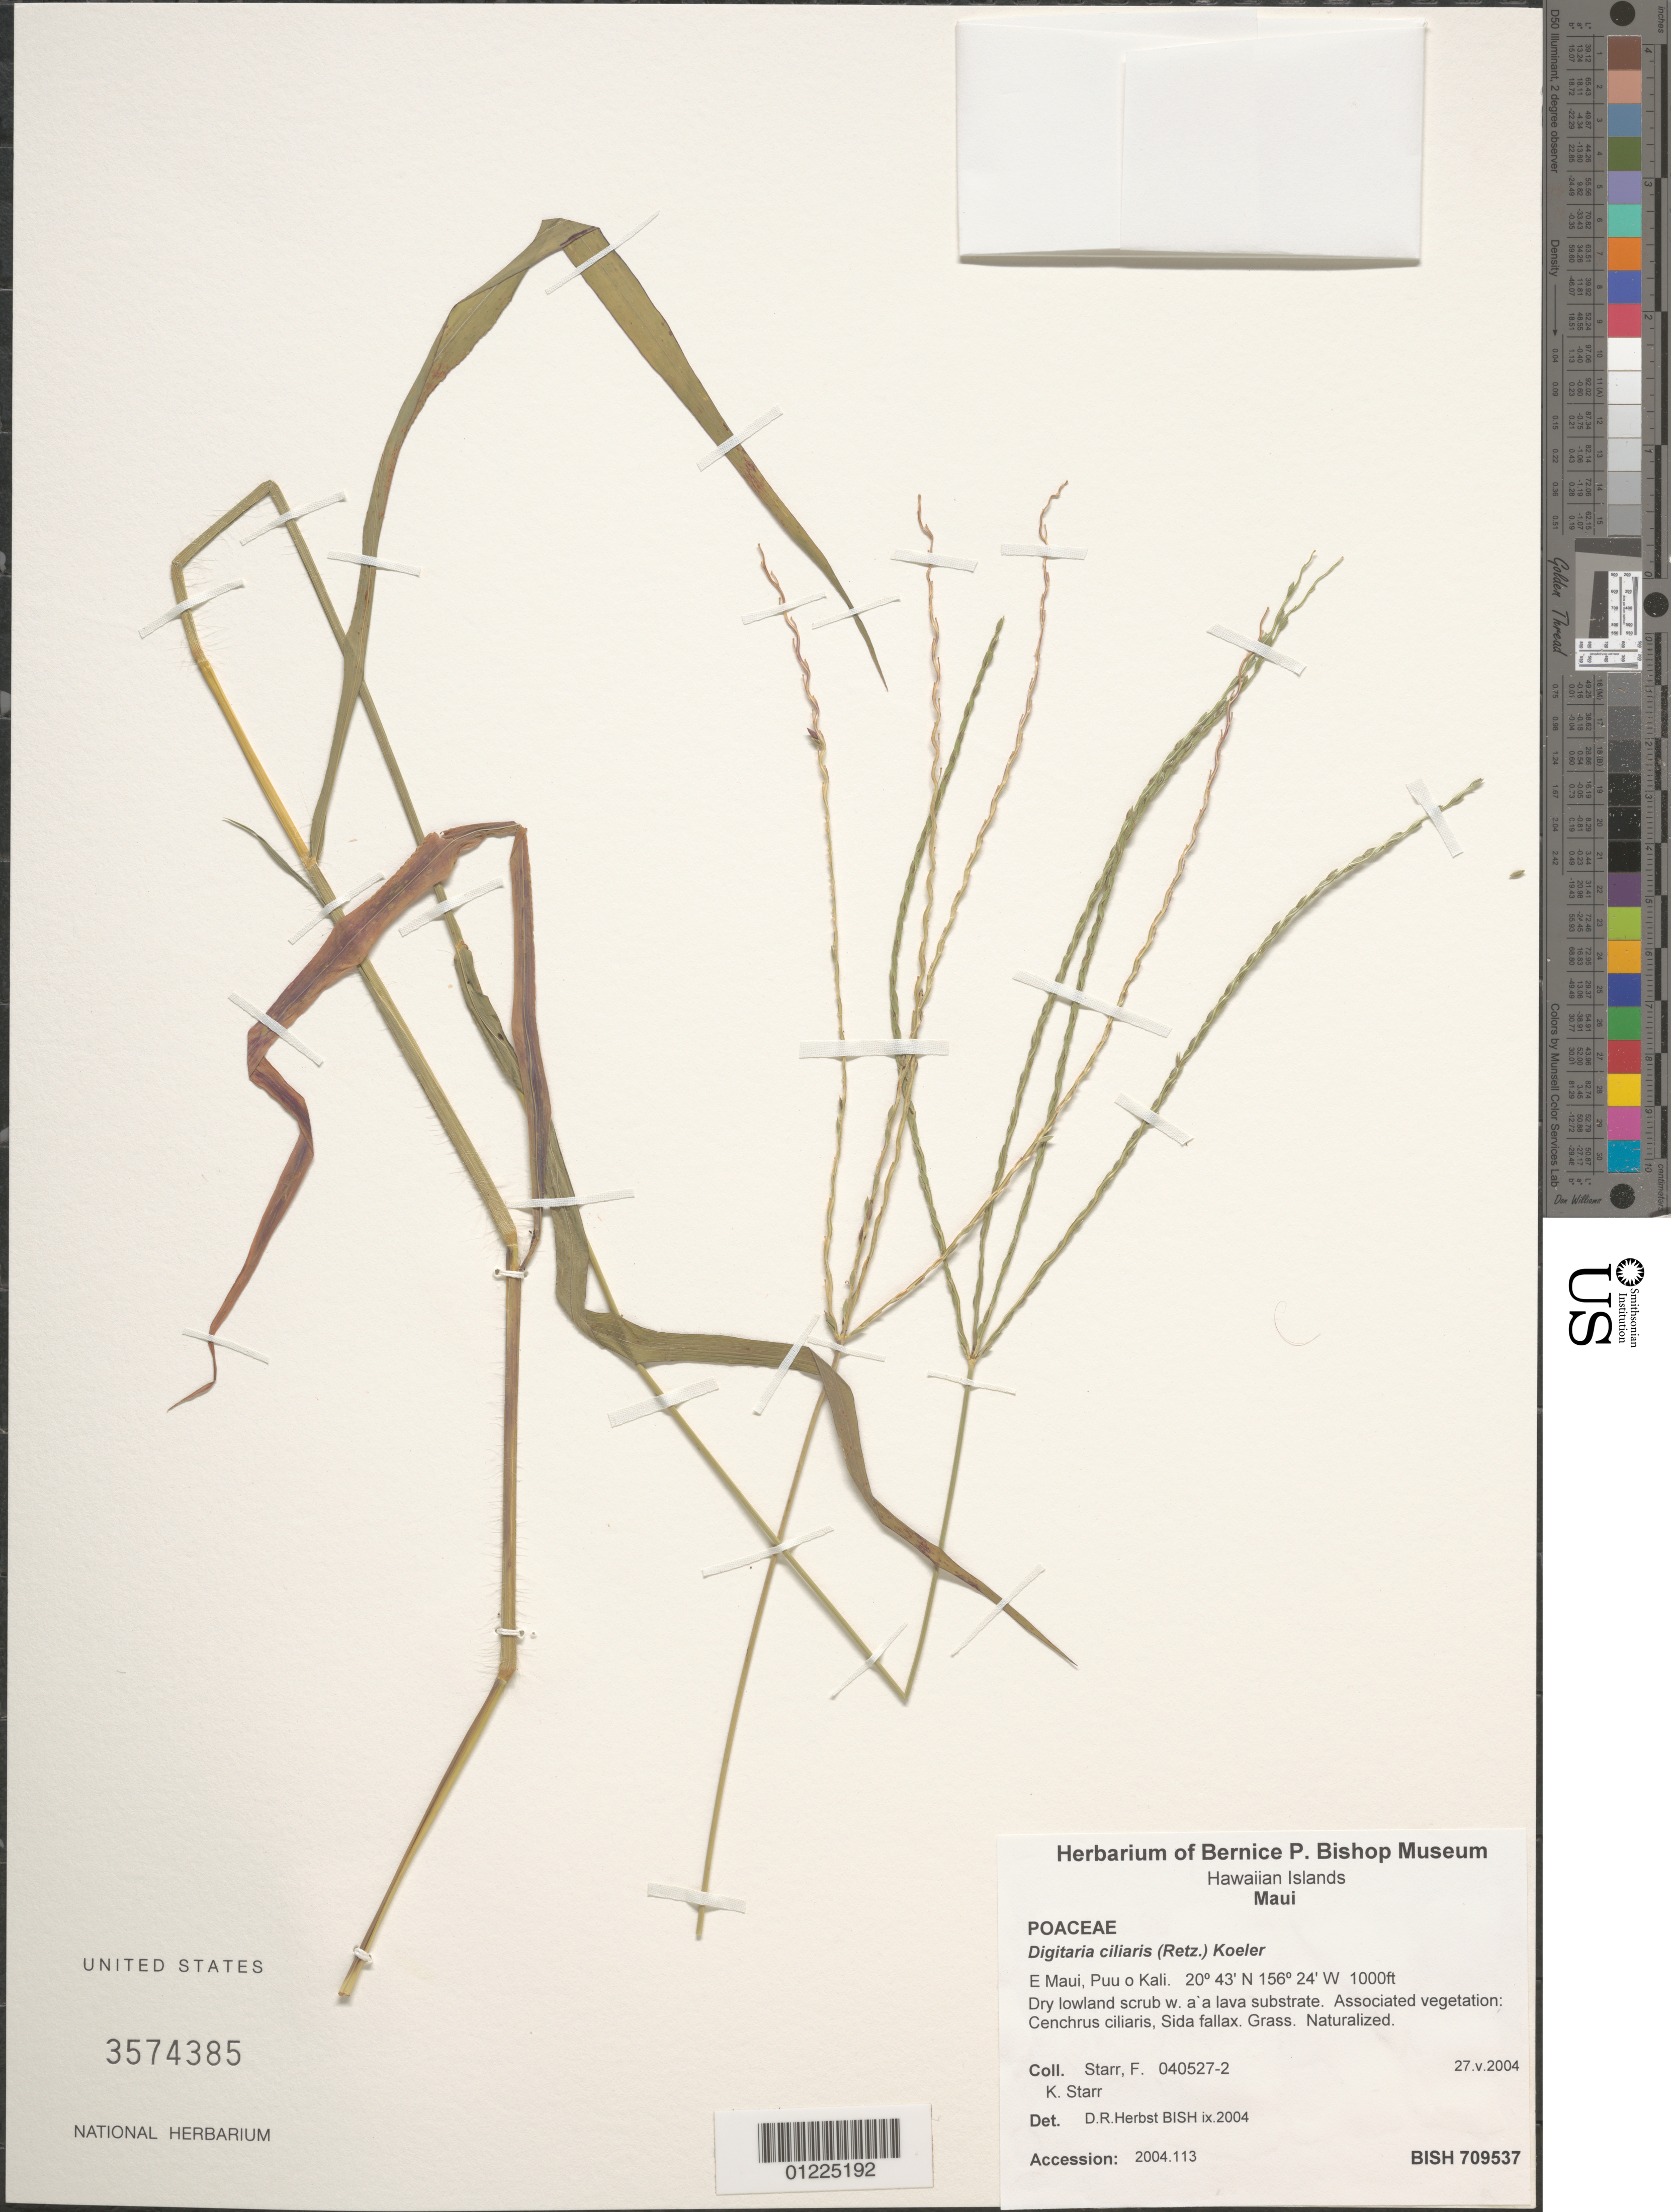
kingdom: Plantae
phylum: Tracheophyta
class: Liliopsida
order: Poales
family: Poaceae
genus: Digitaria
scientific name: Digitaria ciliaris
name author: (Retz.) Koeler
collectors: F. Starr & K. Starr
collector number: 040527-2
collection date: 2004-05-27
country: United States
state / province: Hawaii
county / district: Maui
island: Maui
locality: E. Maui, Puu o Kali.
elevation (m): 305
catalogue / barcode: US 3574385